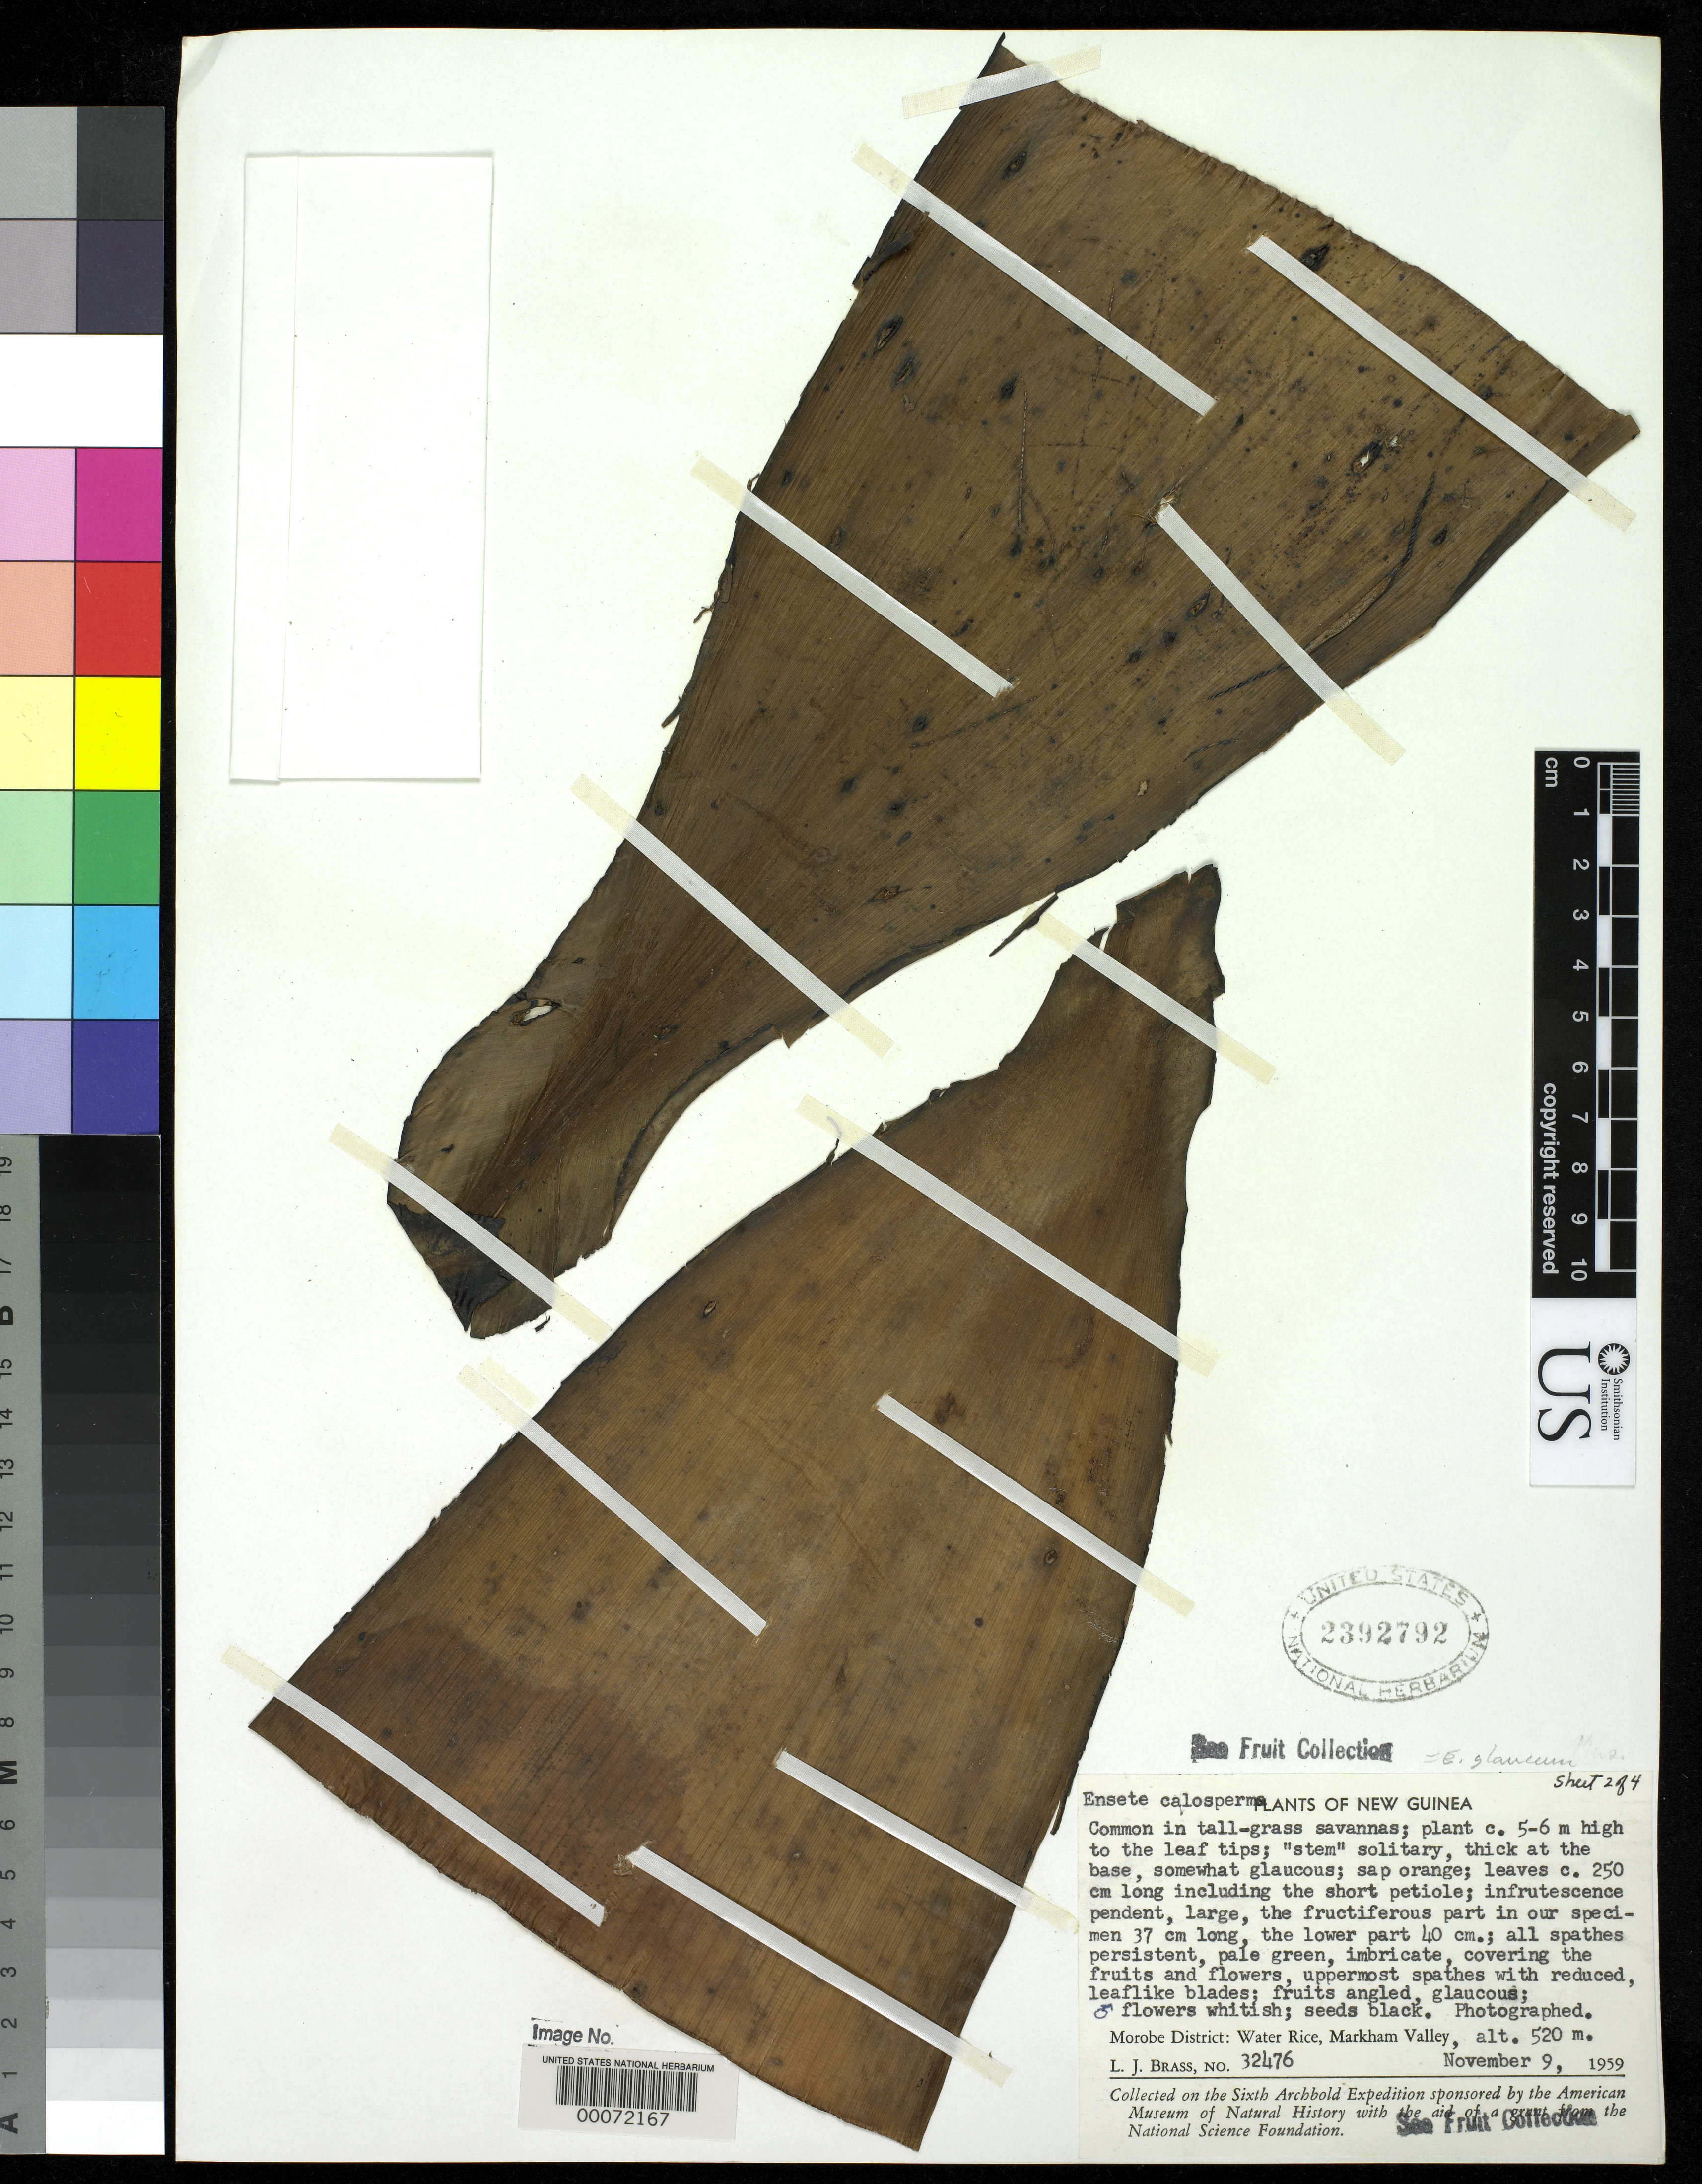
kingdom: Plantae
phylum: Tracheophyta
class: Liliopsida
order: Zingiberales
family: Musaceae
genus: Ensete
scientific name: Ensete calospermum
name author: (F. Muell.) Cheesman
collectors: L. J. Brass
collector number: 32476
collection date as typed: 09 Nov 1959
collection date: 1959-11-09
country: Papua New Guinea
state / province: Morobe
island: New Guinea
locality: Morobe district, water rice, markham valley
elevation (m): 520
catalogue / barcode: US 2392792